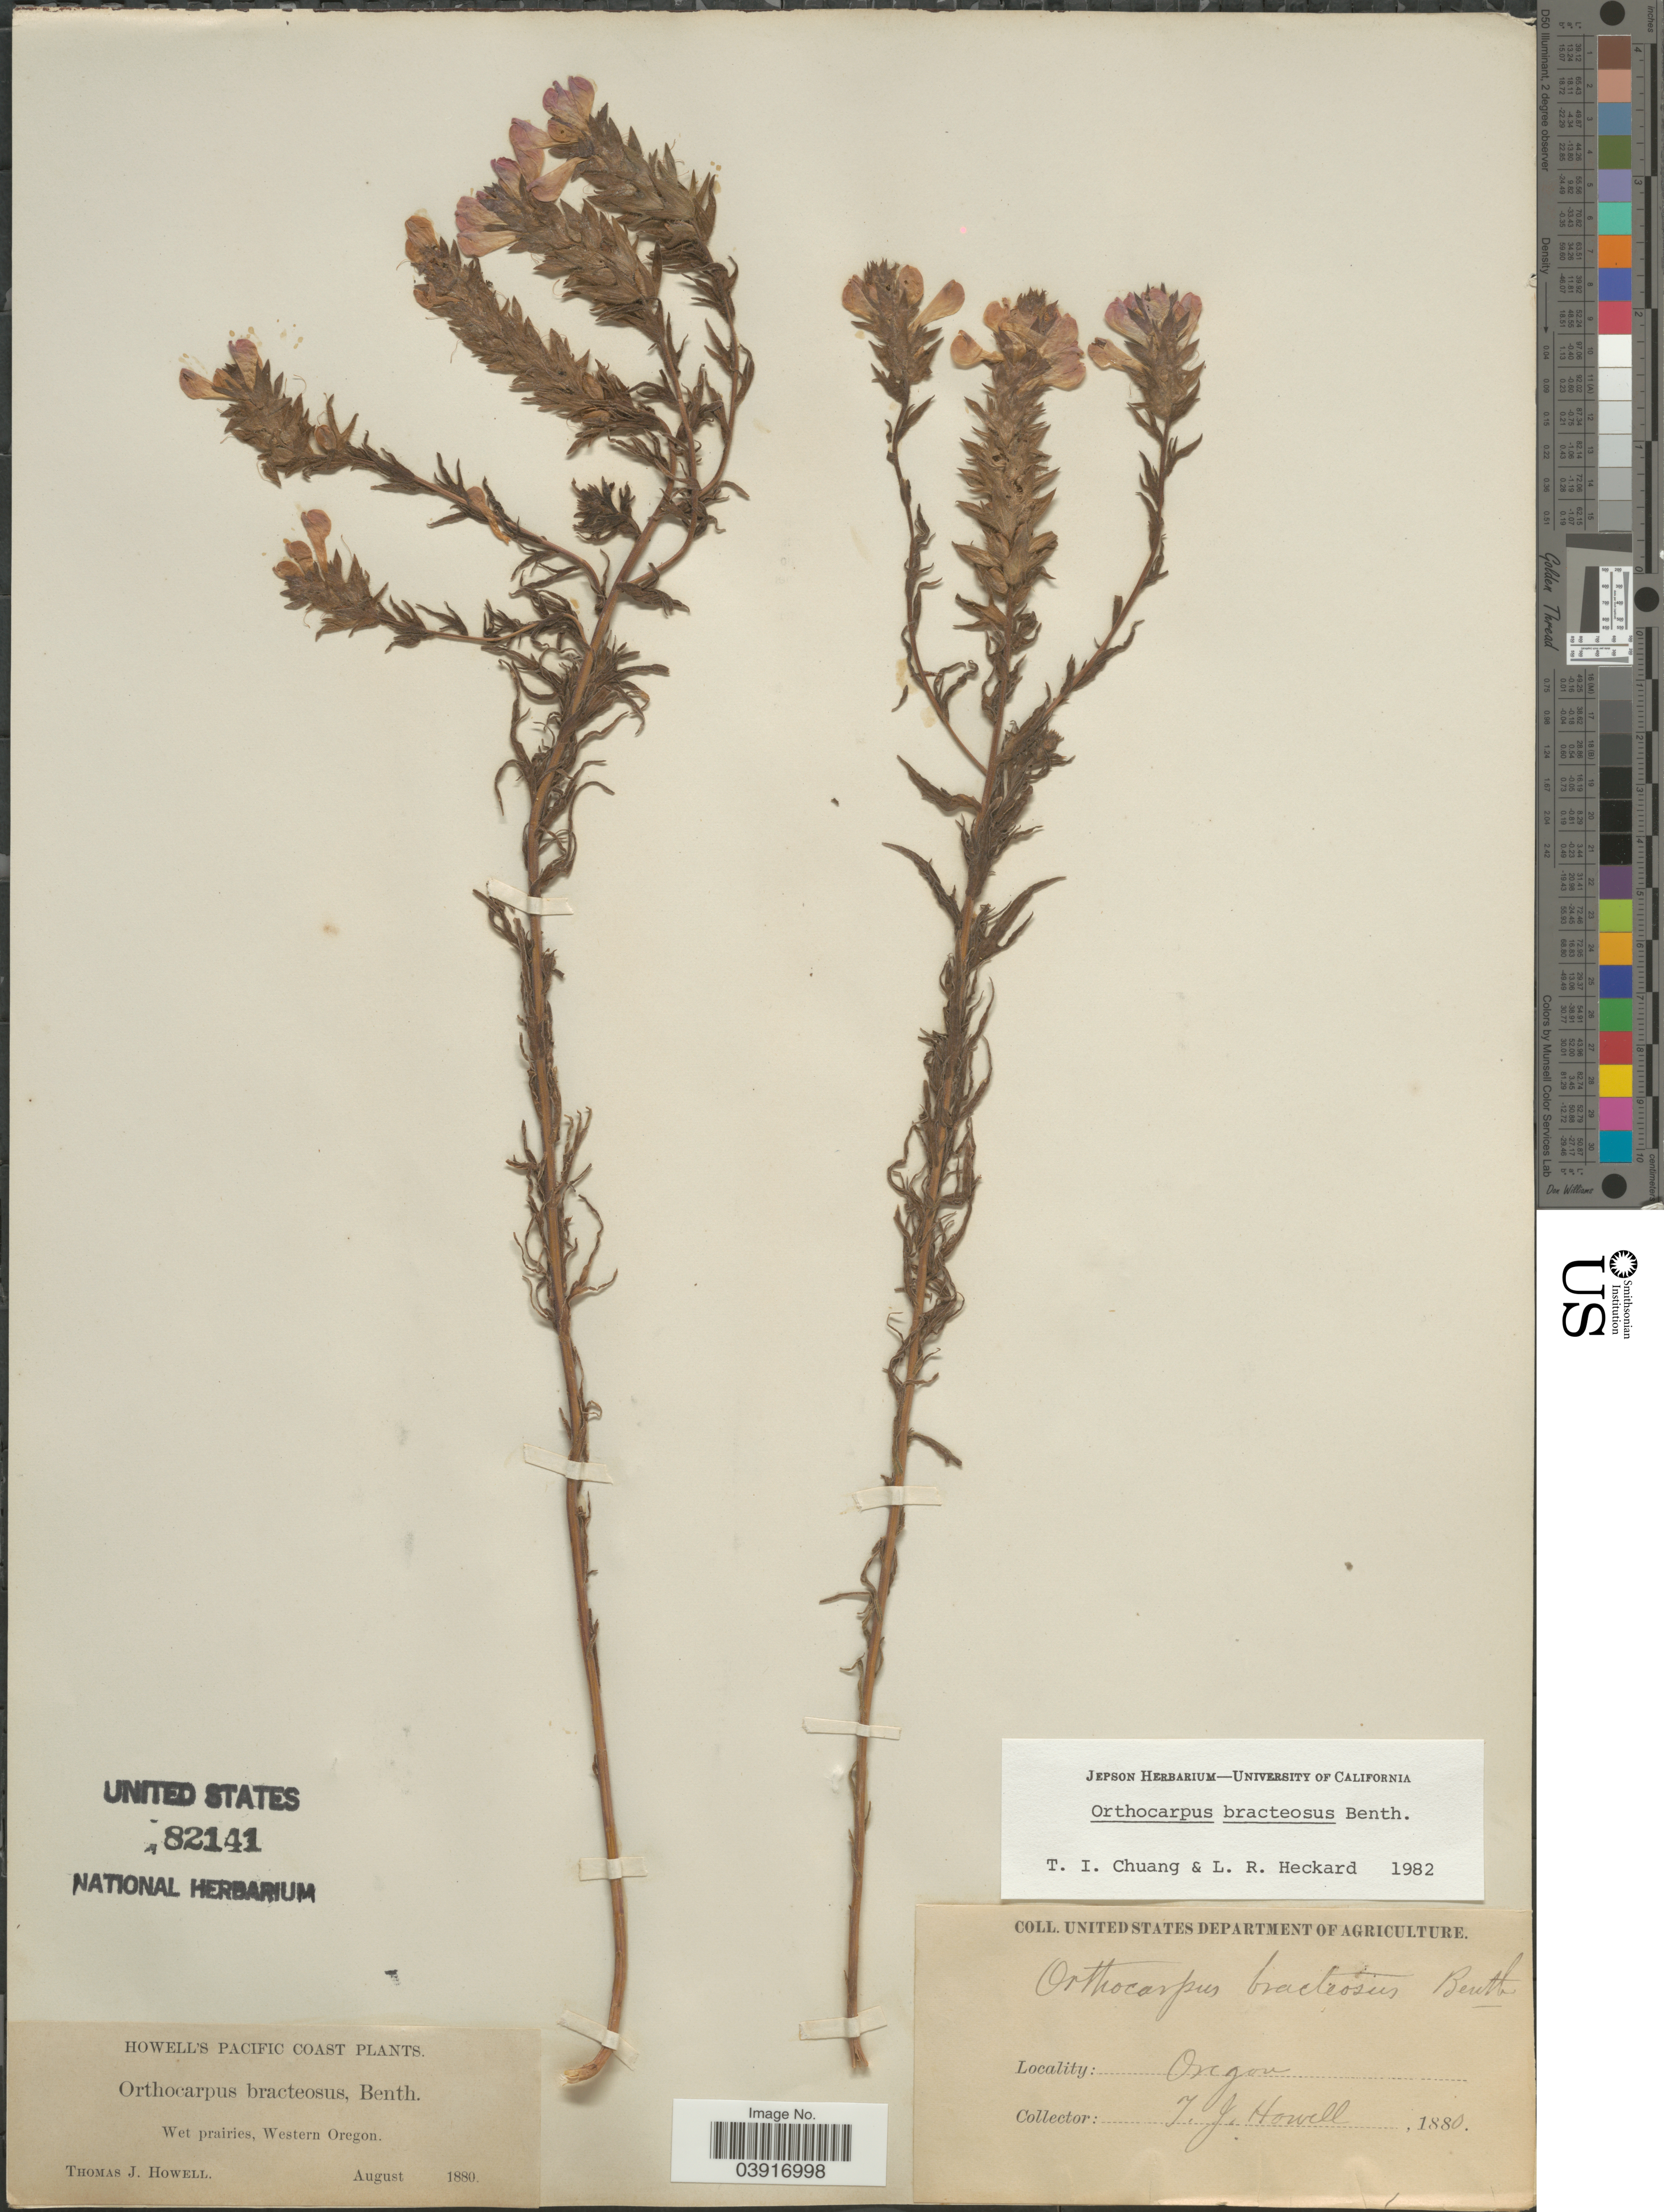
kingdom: Plantae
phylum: Tracheophyta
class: Magnoliopsida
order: Lamiales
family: Orobanchaceae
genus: Orthocarpus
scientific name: Orthocarpus bracteosus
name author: Benth.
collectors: T. J. Howell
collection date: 1880-08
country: United States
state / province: Oregon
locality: Pacific Coast. Wet prairies, Western Oregon.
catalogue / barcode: US 82141